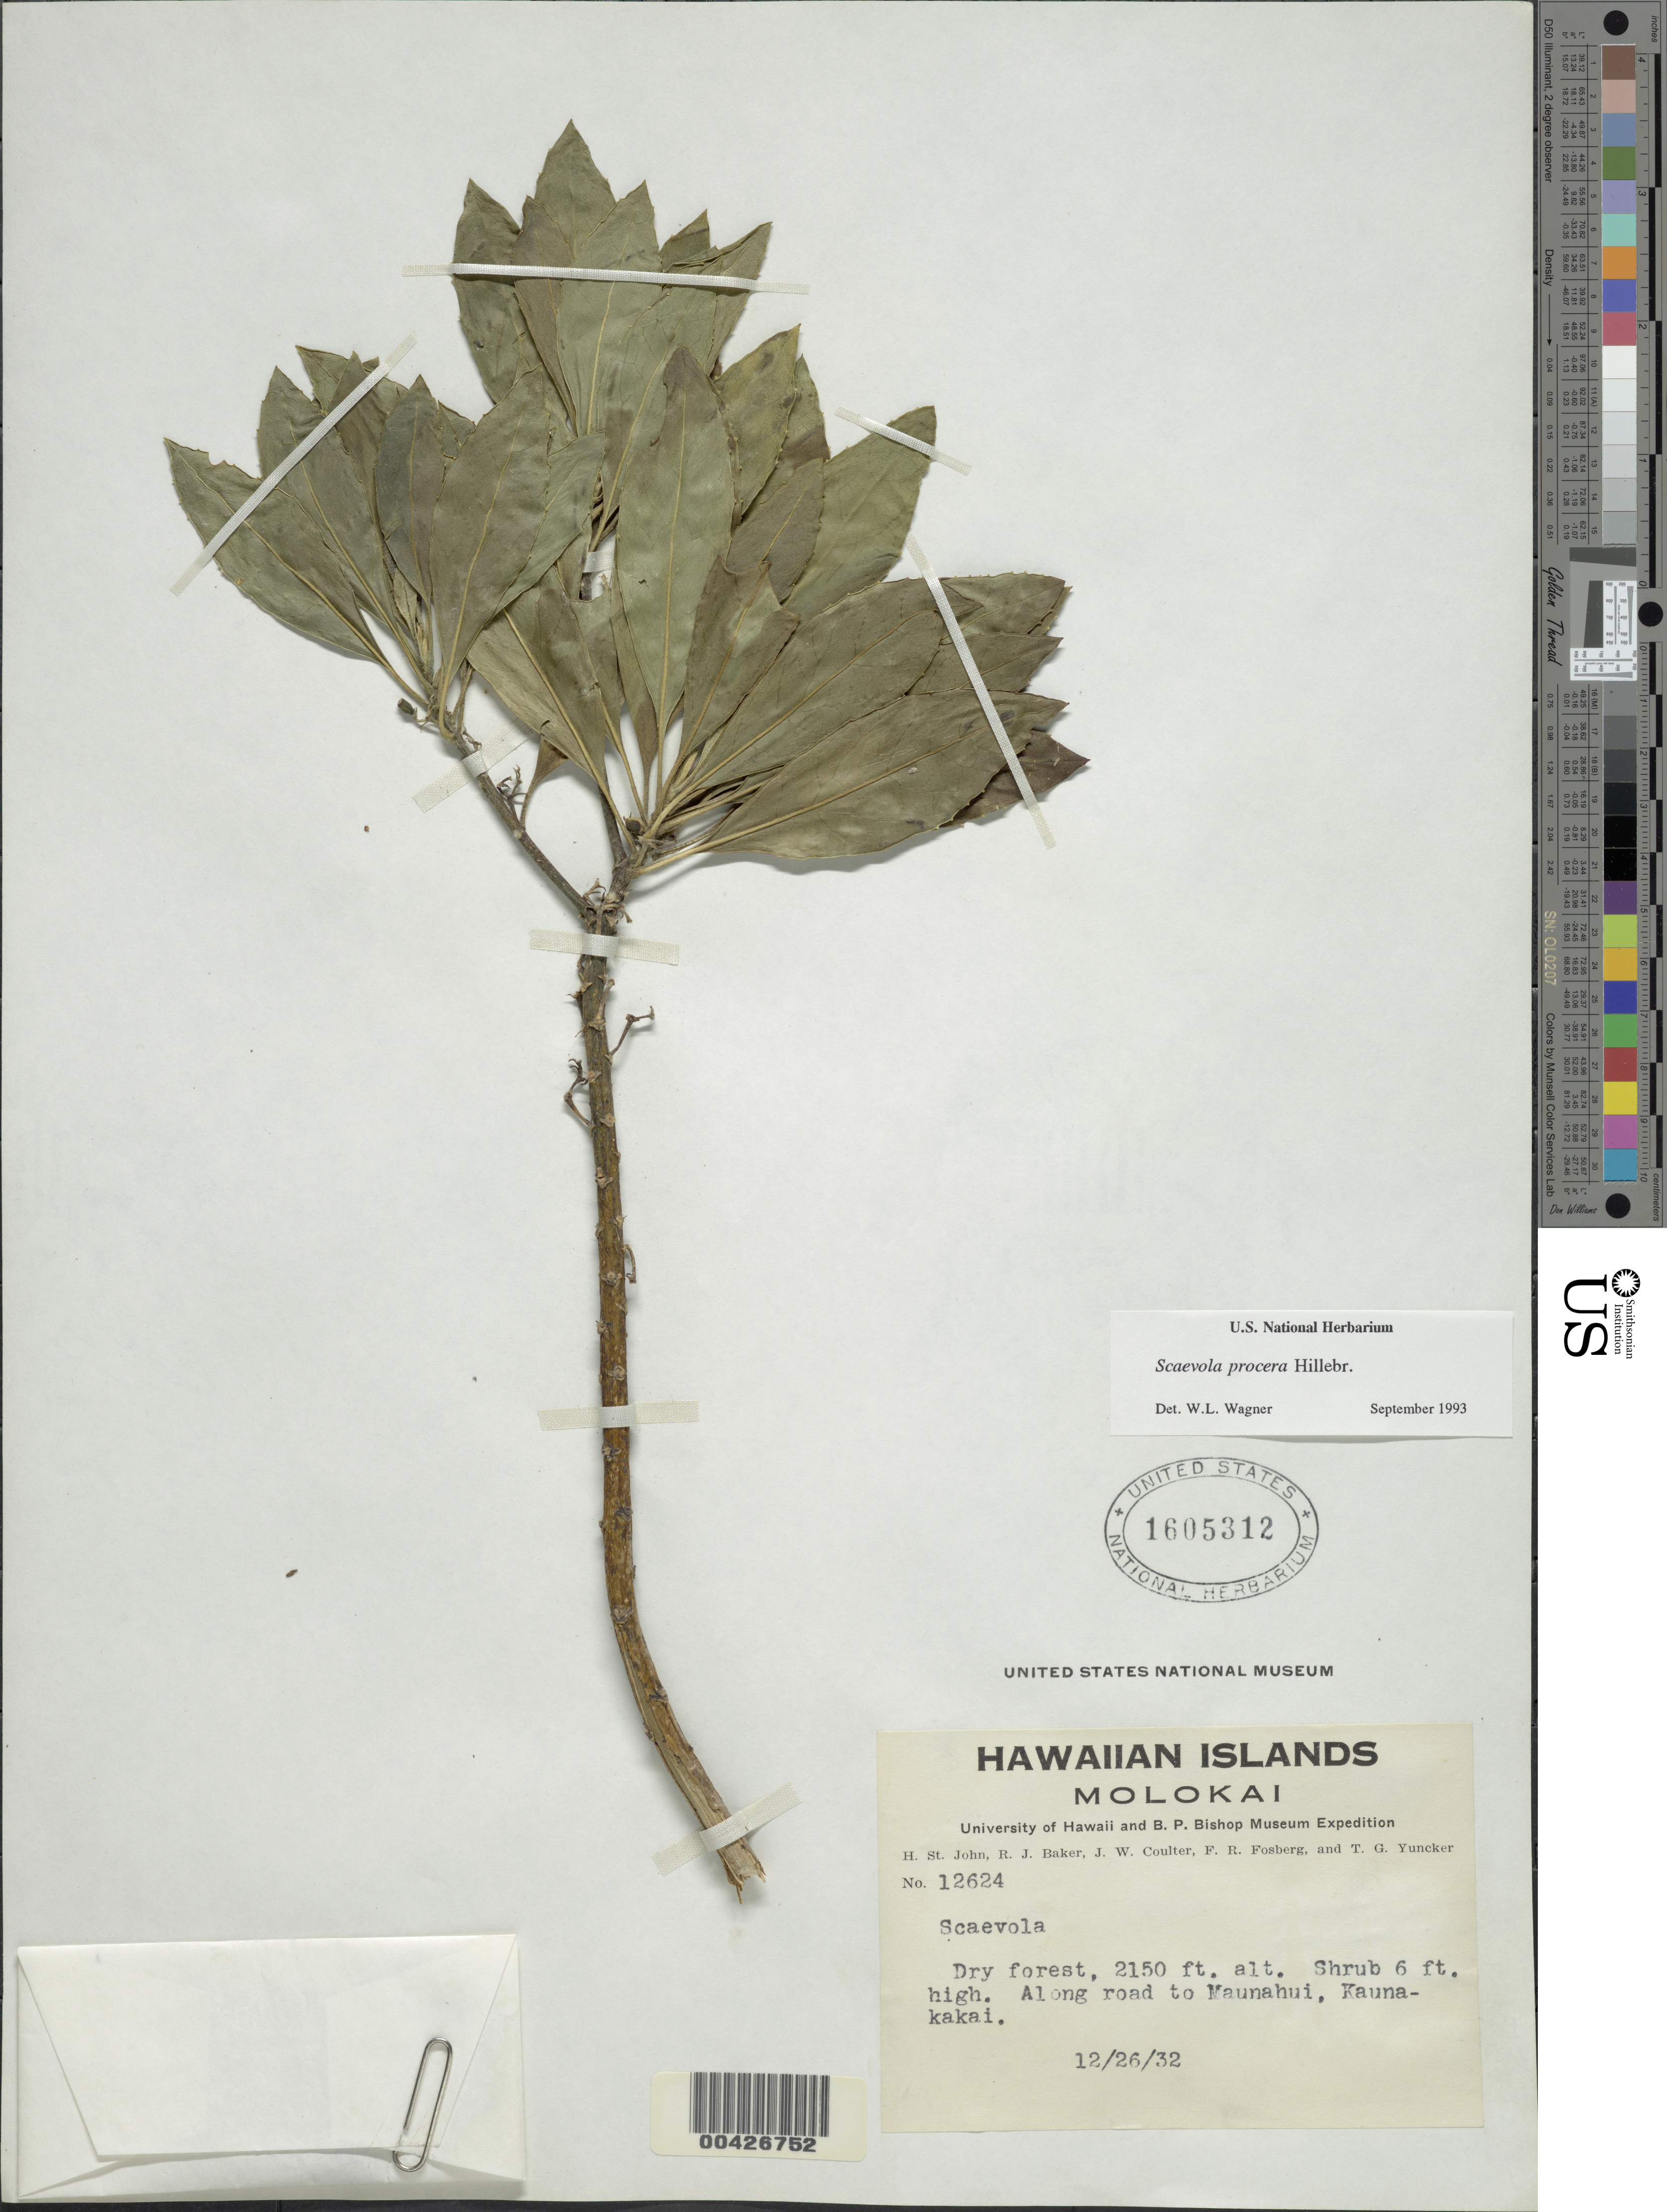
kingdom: Plantae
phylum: Tracheophyta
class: Magnoliopsida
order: Asterales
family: Goodeniaceae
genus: Scaevola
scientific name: Scaevola procera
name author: Hillebr.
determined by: Wagner, W. L., (BOT), Smithsonian Institution - National Museum of Natural History (UNITED STATES)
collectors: H. St. John, R. J. Baker, J. W. Coulter & F. R. Fosberg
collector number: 12624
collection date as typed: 26 Dec 1932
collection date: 1932-12-26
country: United States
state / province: Hawaii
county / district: Maui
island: Moloka'i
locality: Along road to Maunahui, Kaunakakai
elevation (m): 655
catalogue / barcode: US 1605312